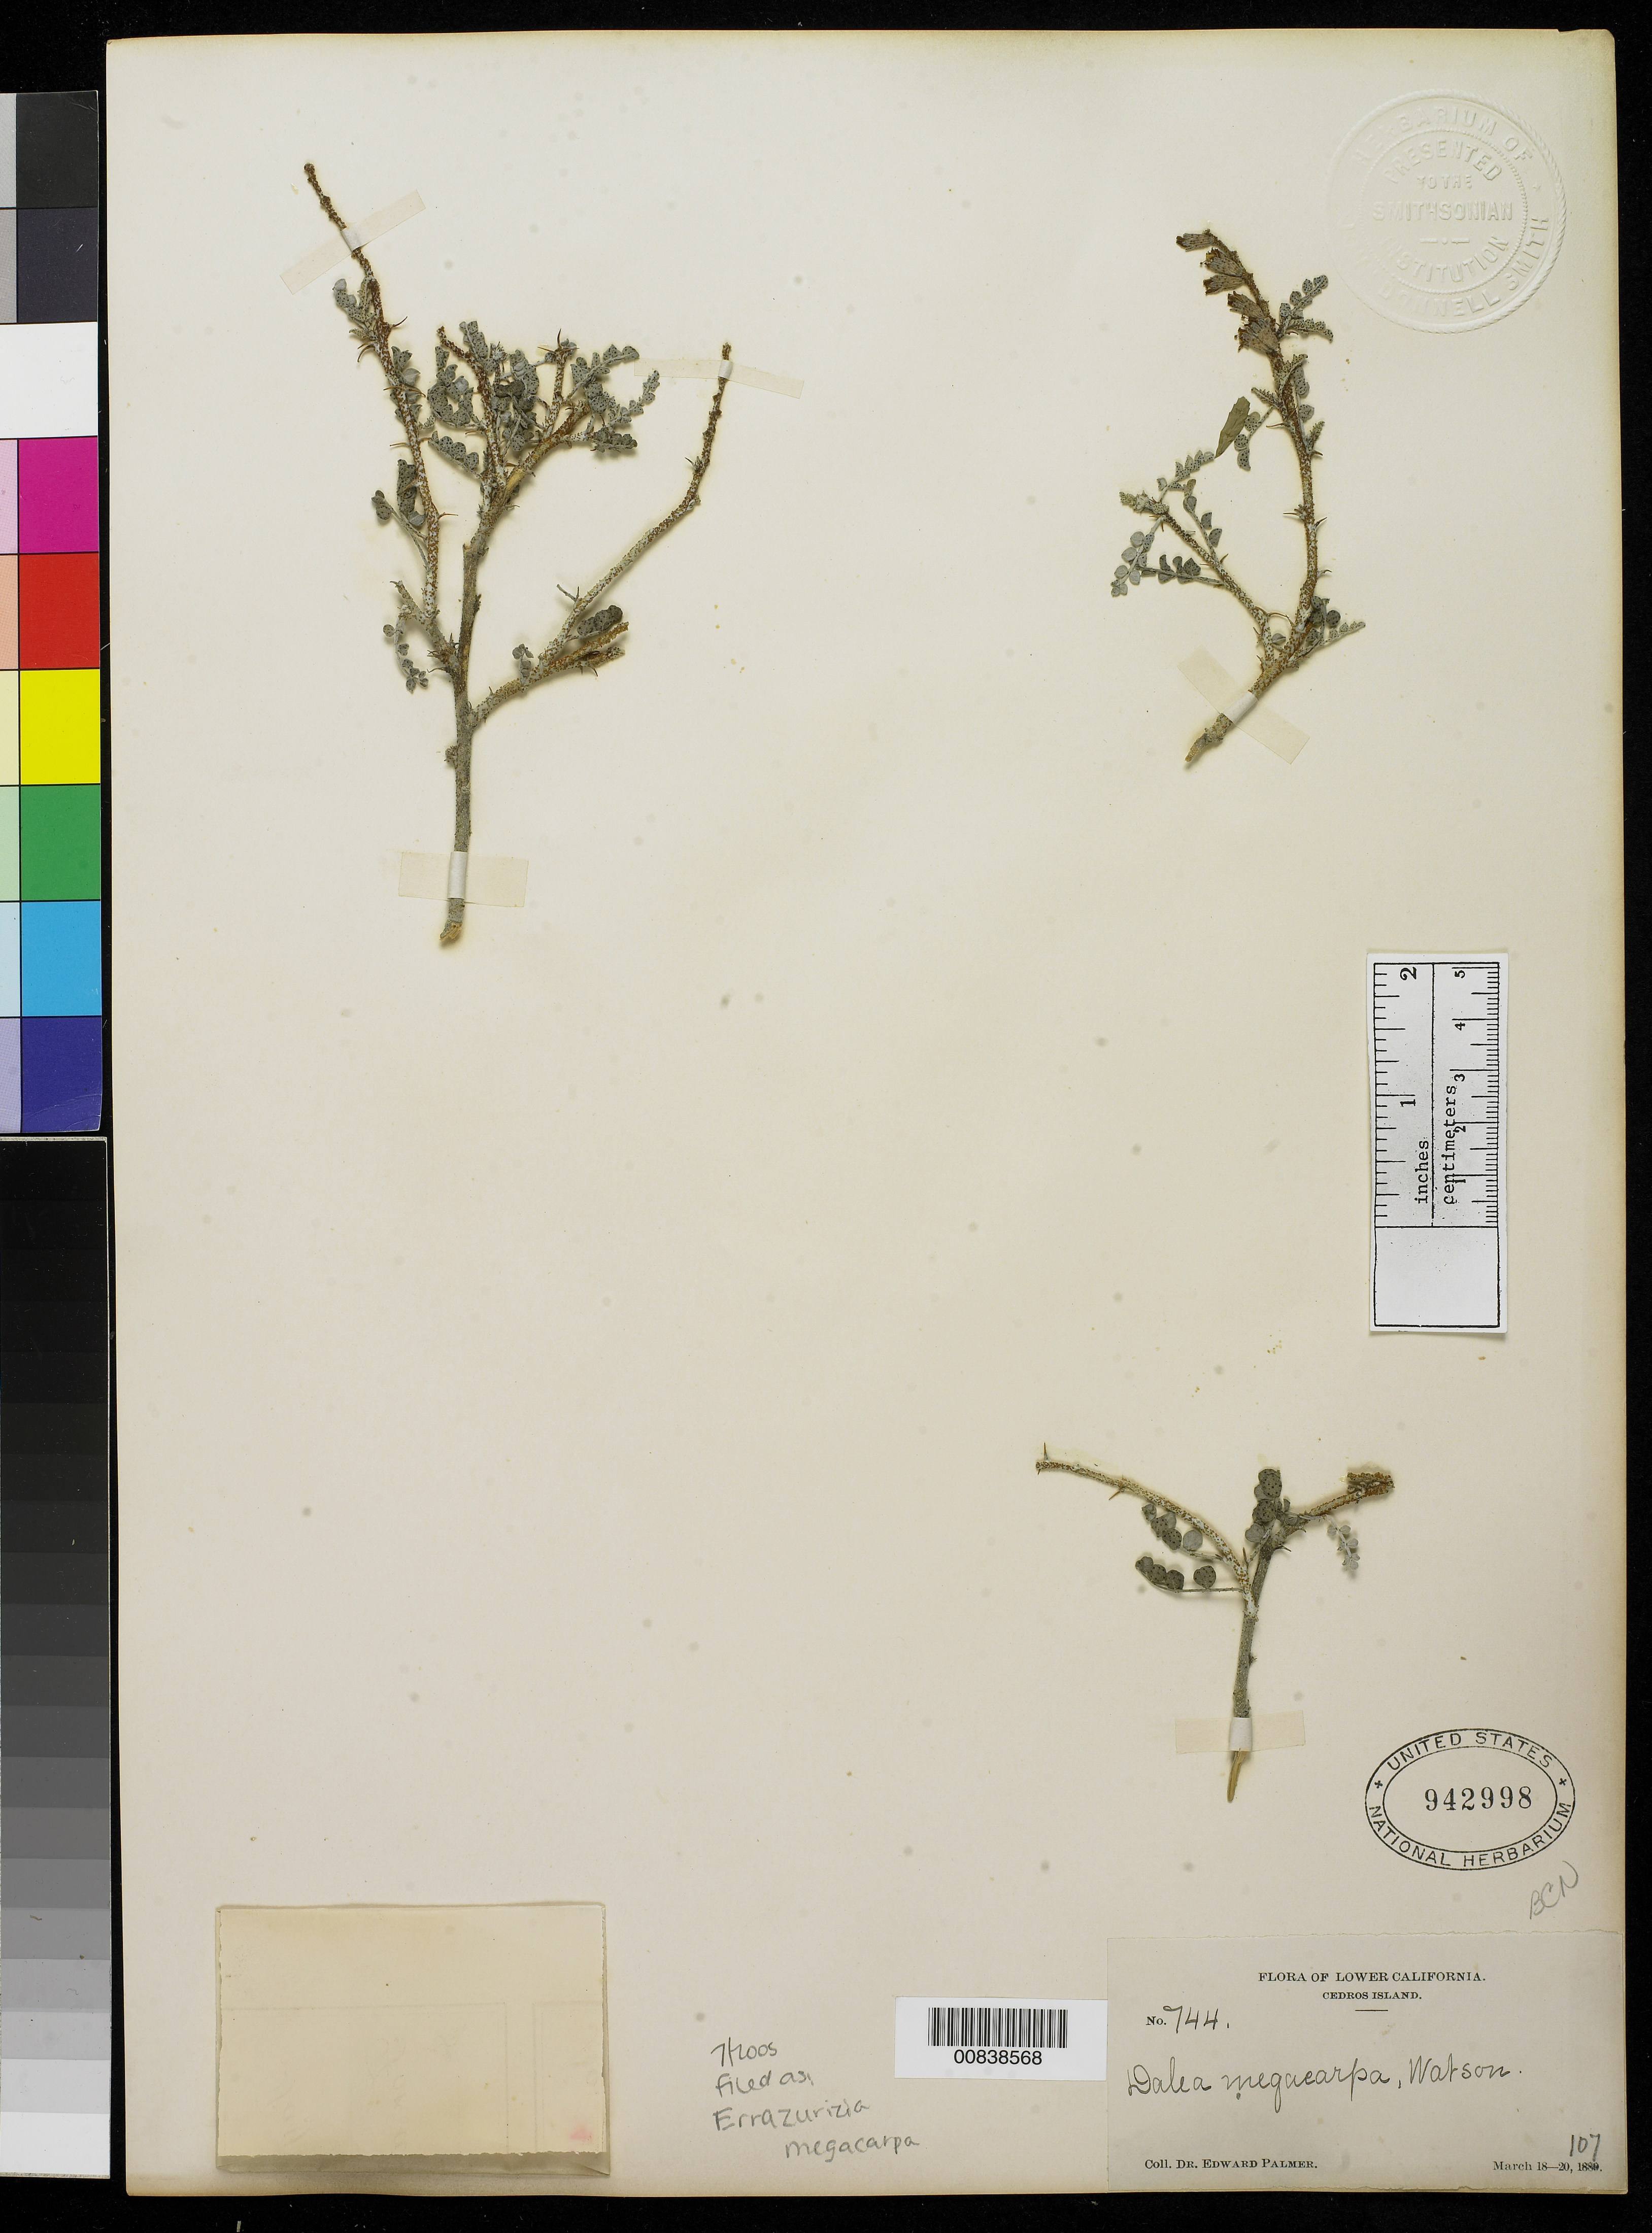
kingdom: Plantae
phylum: Tracheophyta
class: Magnoliopsida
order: Fabales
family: Fabaceae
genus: Errazurizia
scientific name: Errazurizia megacarpa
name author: I.M. Johnst.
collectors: E. Palmer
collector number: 744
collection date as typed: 18 Mar 1889 to 20 Mar 1889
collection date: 1889-03-18/1889-03-20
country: Mexico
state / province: Baja California Norte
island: Cedros I.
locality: Cedros Island, Baja California.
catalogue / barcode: US 942998